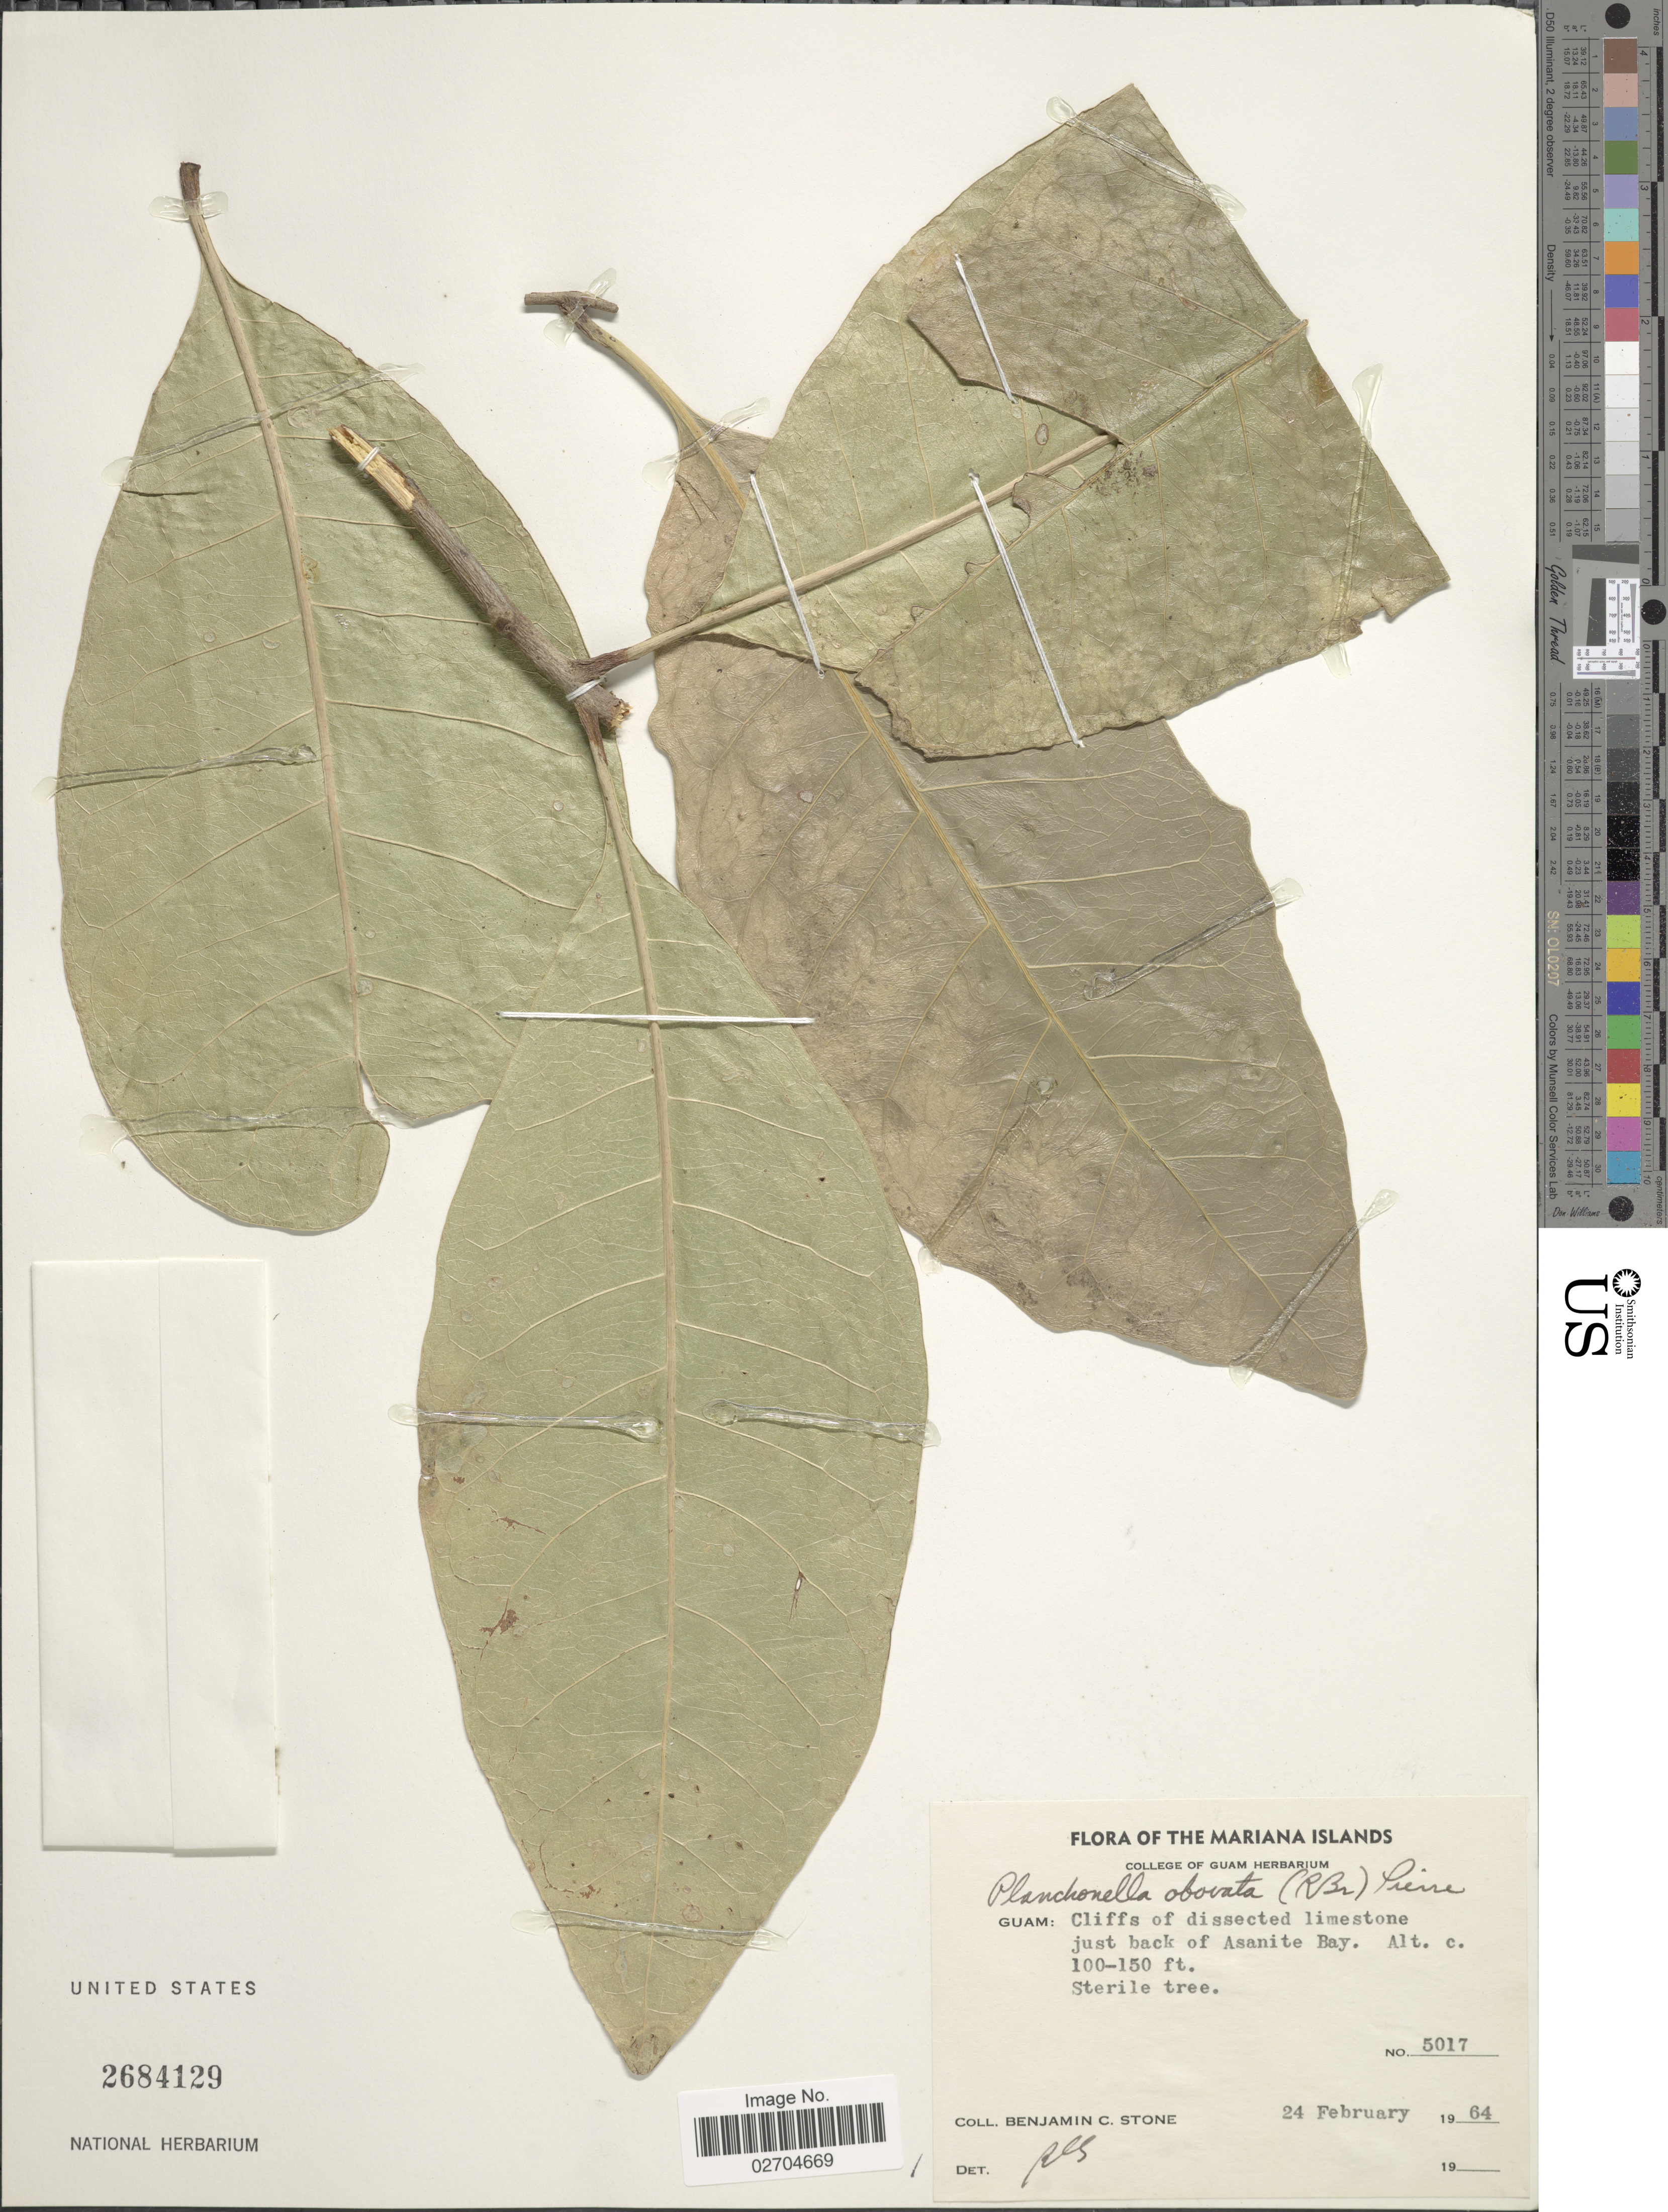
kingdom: Plantae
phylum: Tracheophyta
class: Magnoliopsida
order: Ericales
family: Sapotaceae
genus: Planchonella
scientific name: Planchonella obovata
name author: (R. Br.) Pierre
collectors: B. C. Stone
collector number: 5017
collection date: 1964-02-24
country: Guam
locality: Mariana Islands. Just back of Asanite Bay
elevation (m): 30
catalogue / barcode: US 2684129